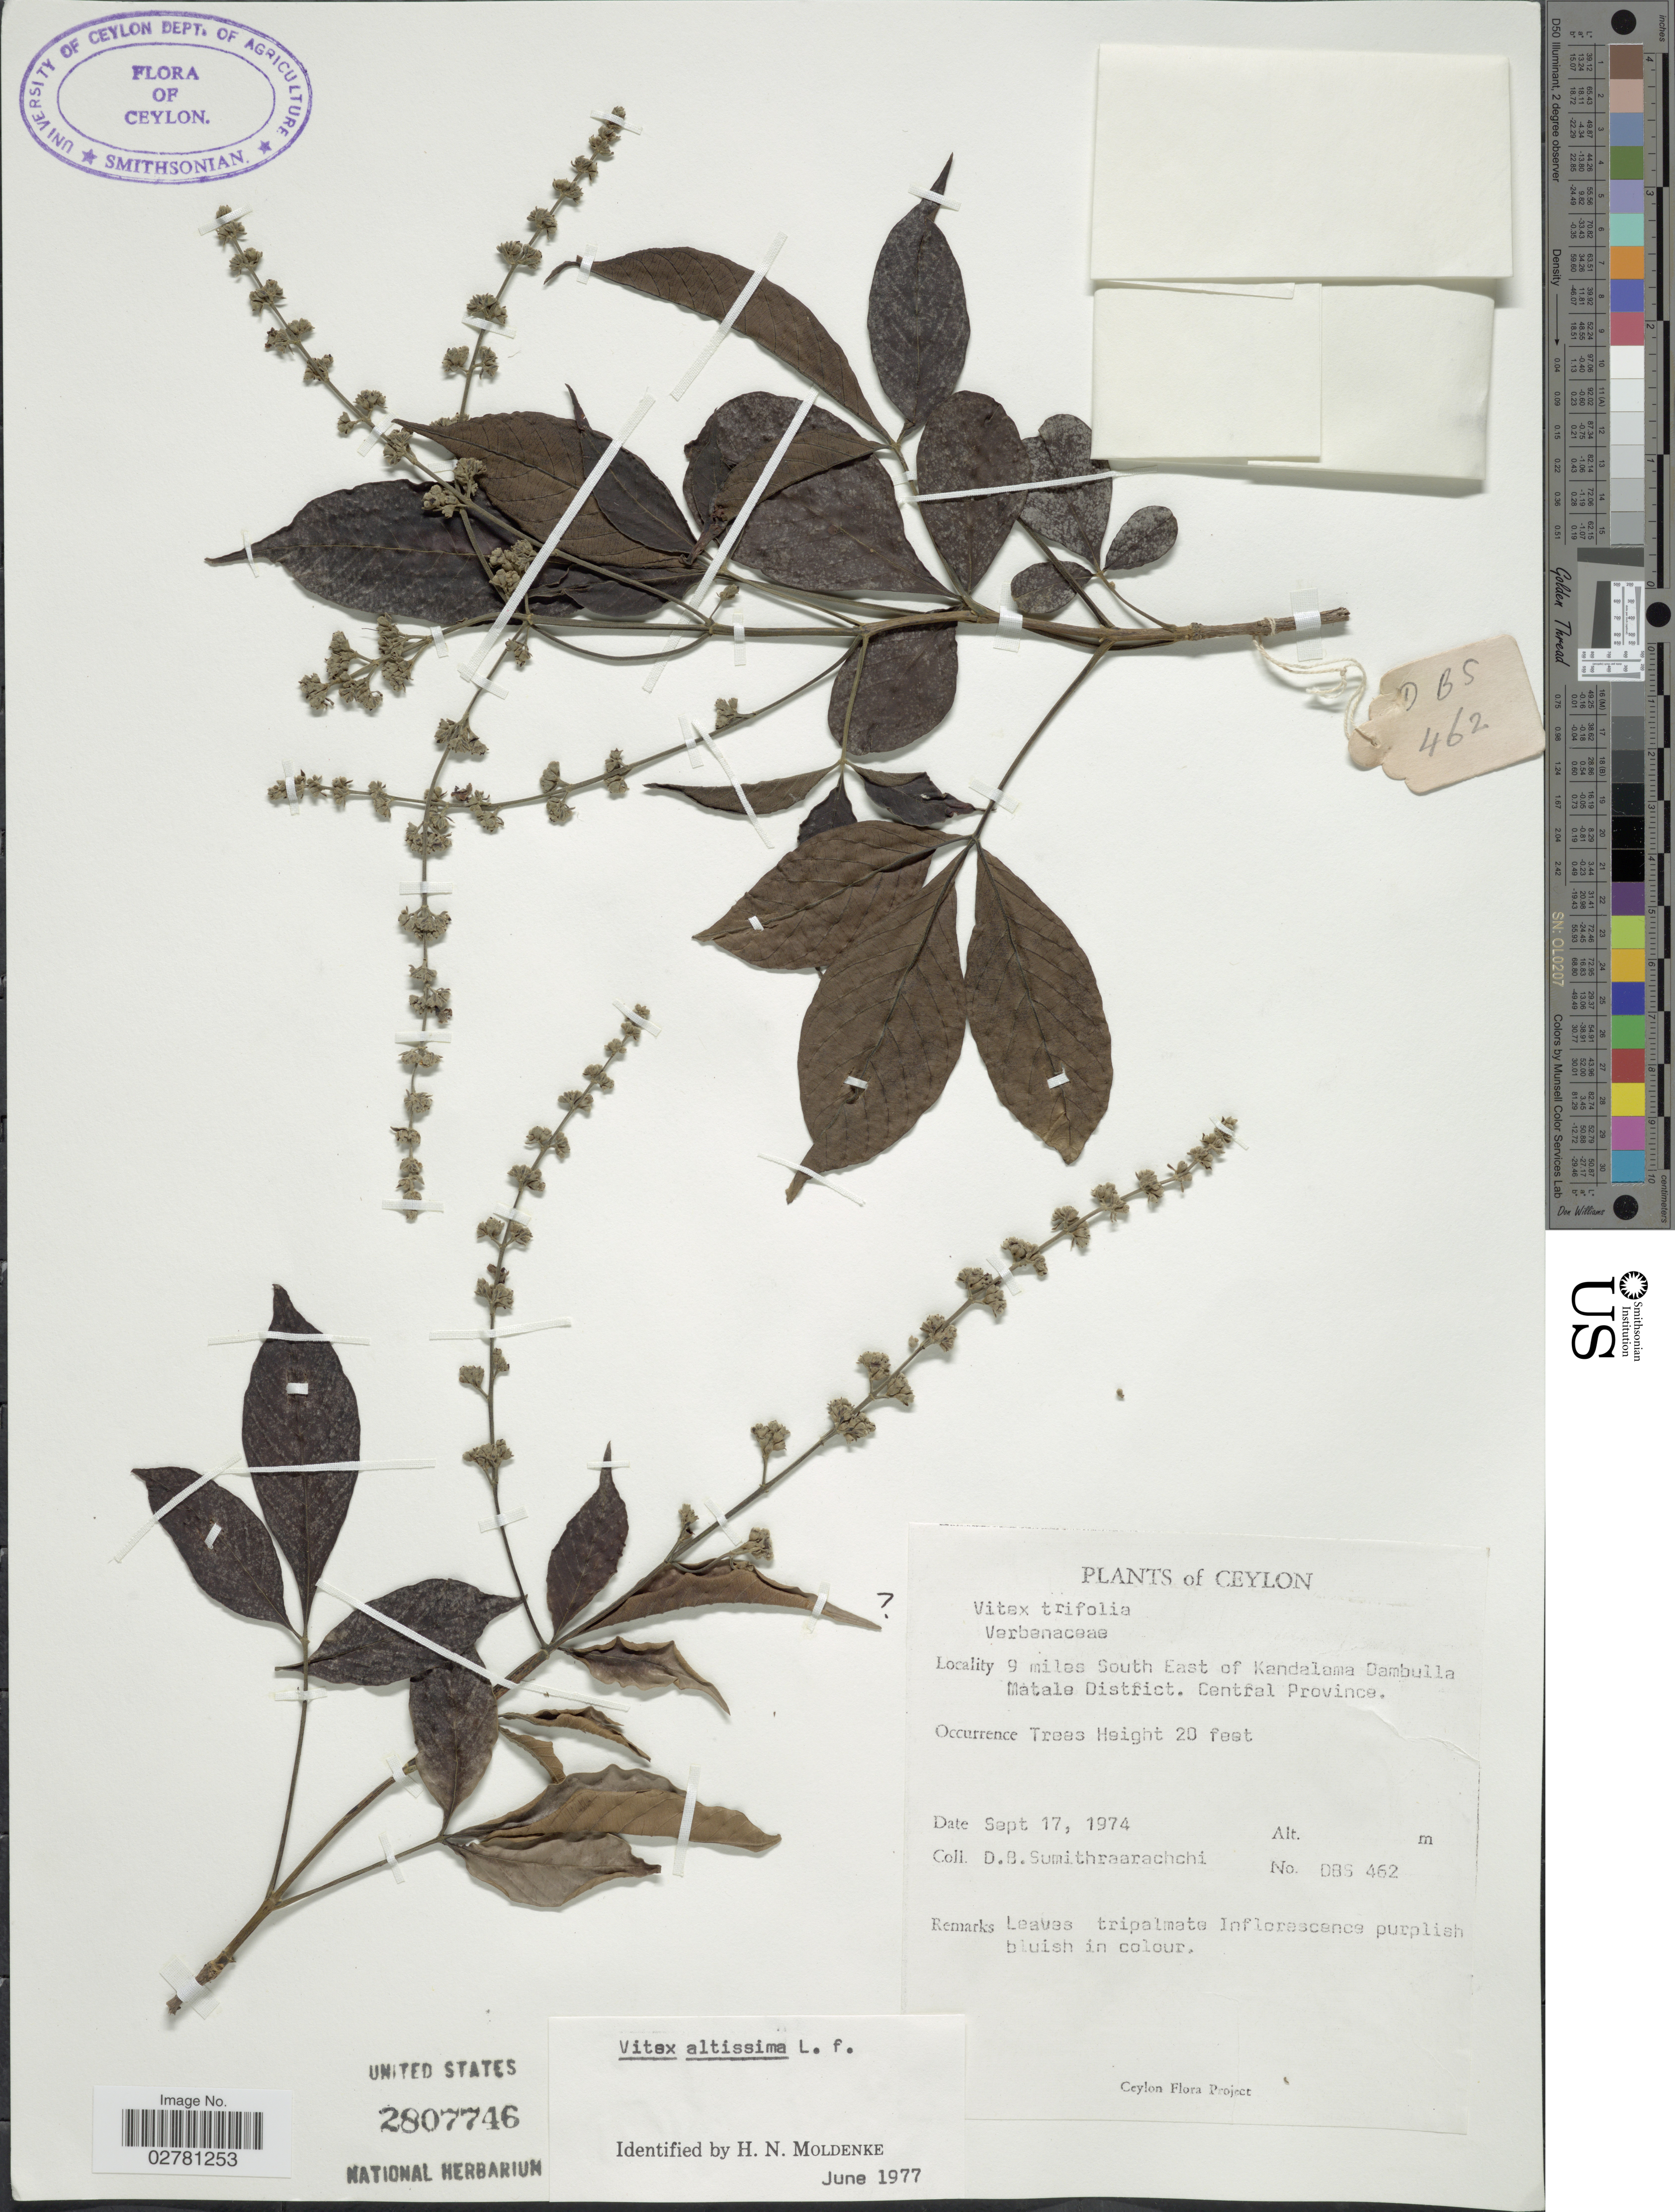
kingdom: Plantae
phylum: Tracheophyta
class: Magnoliopsida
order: Lamiales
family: Lamiaceae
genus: Vitex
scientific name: Vitex altissima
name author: L. f.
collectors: D. B. Sumithraarachchi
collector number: DBS462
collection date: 1974-09-17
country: Sri Lanka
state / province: Central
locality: Ceylon. 9 miles South East of Kandalama Dambulla Matale District.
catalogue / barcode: US 2807746